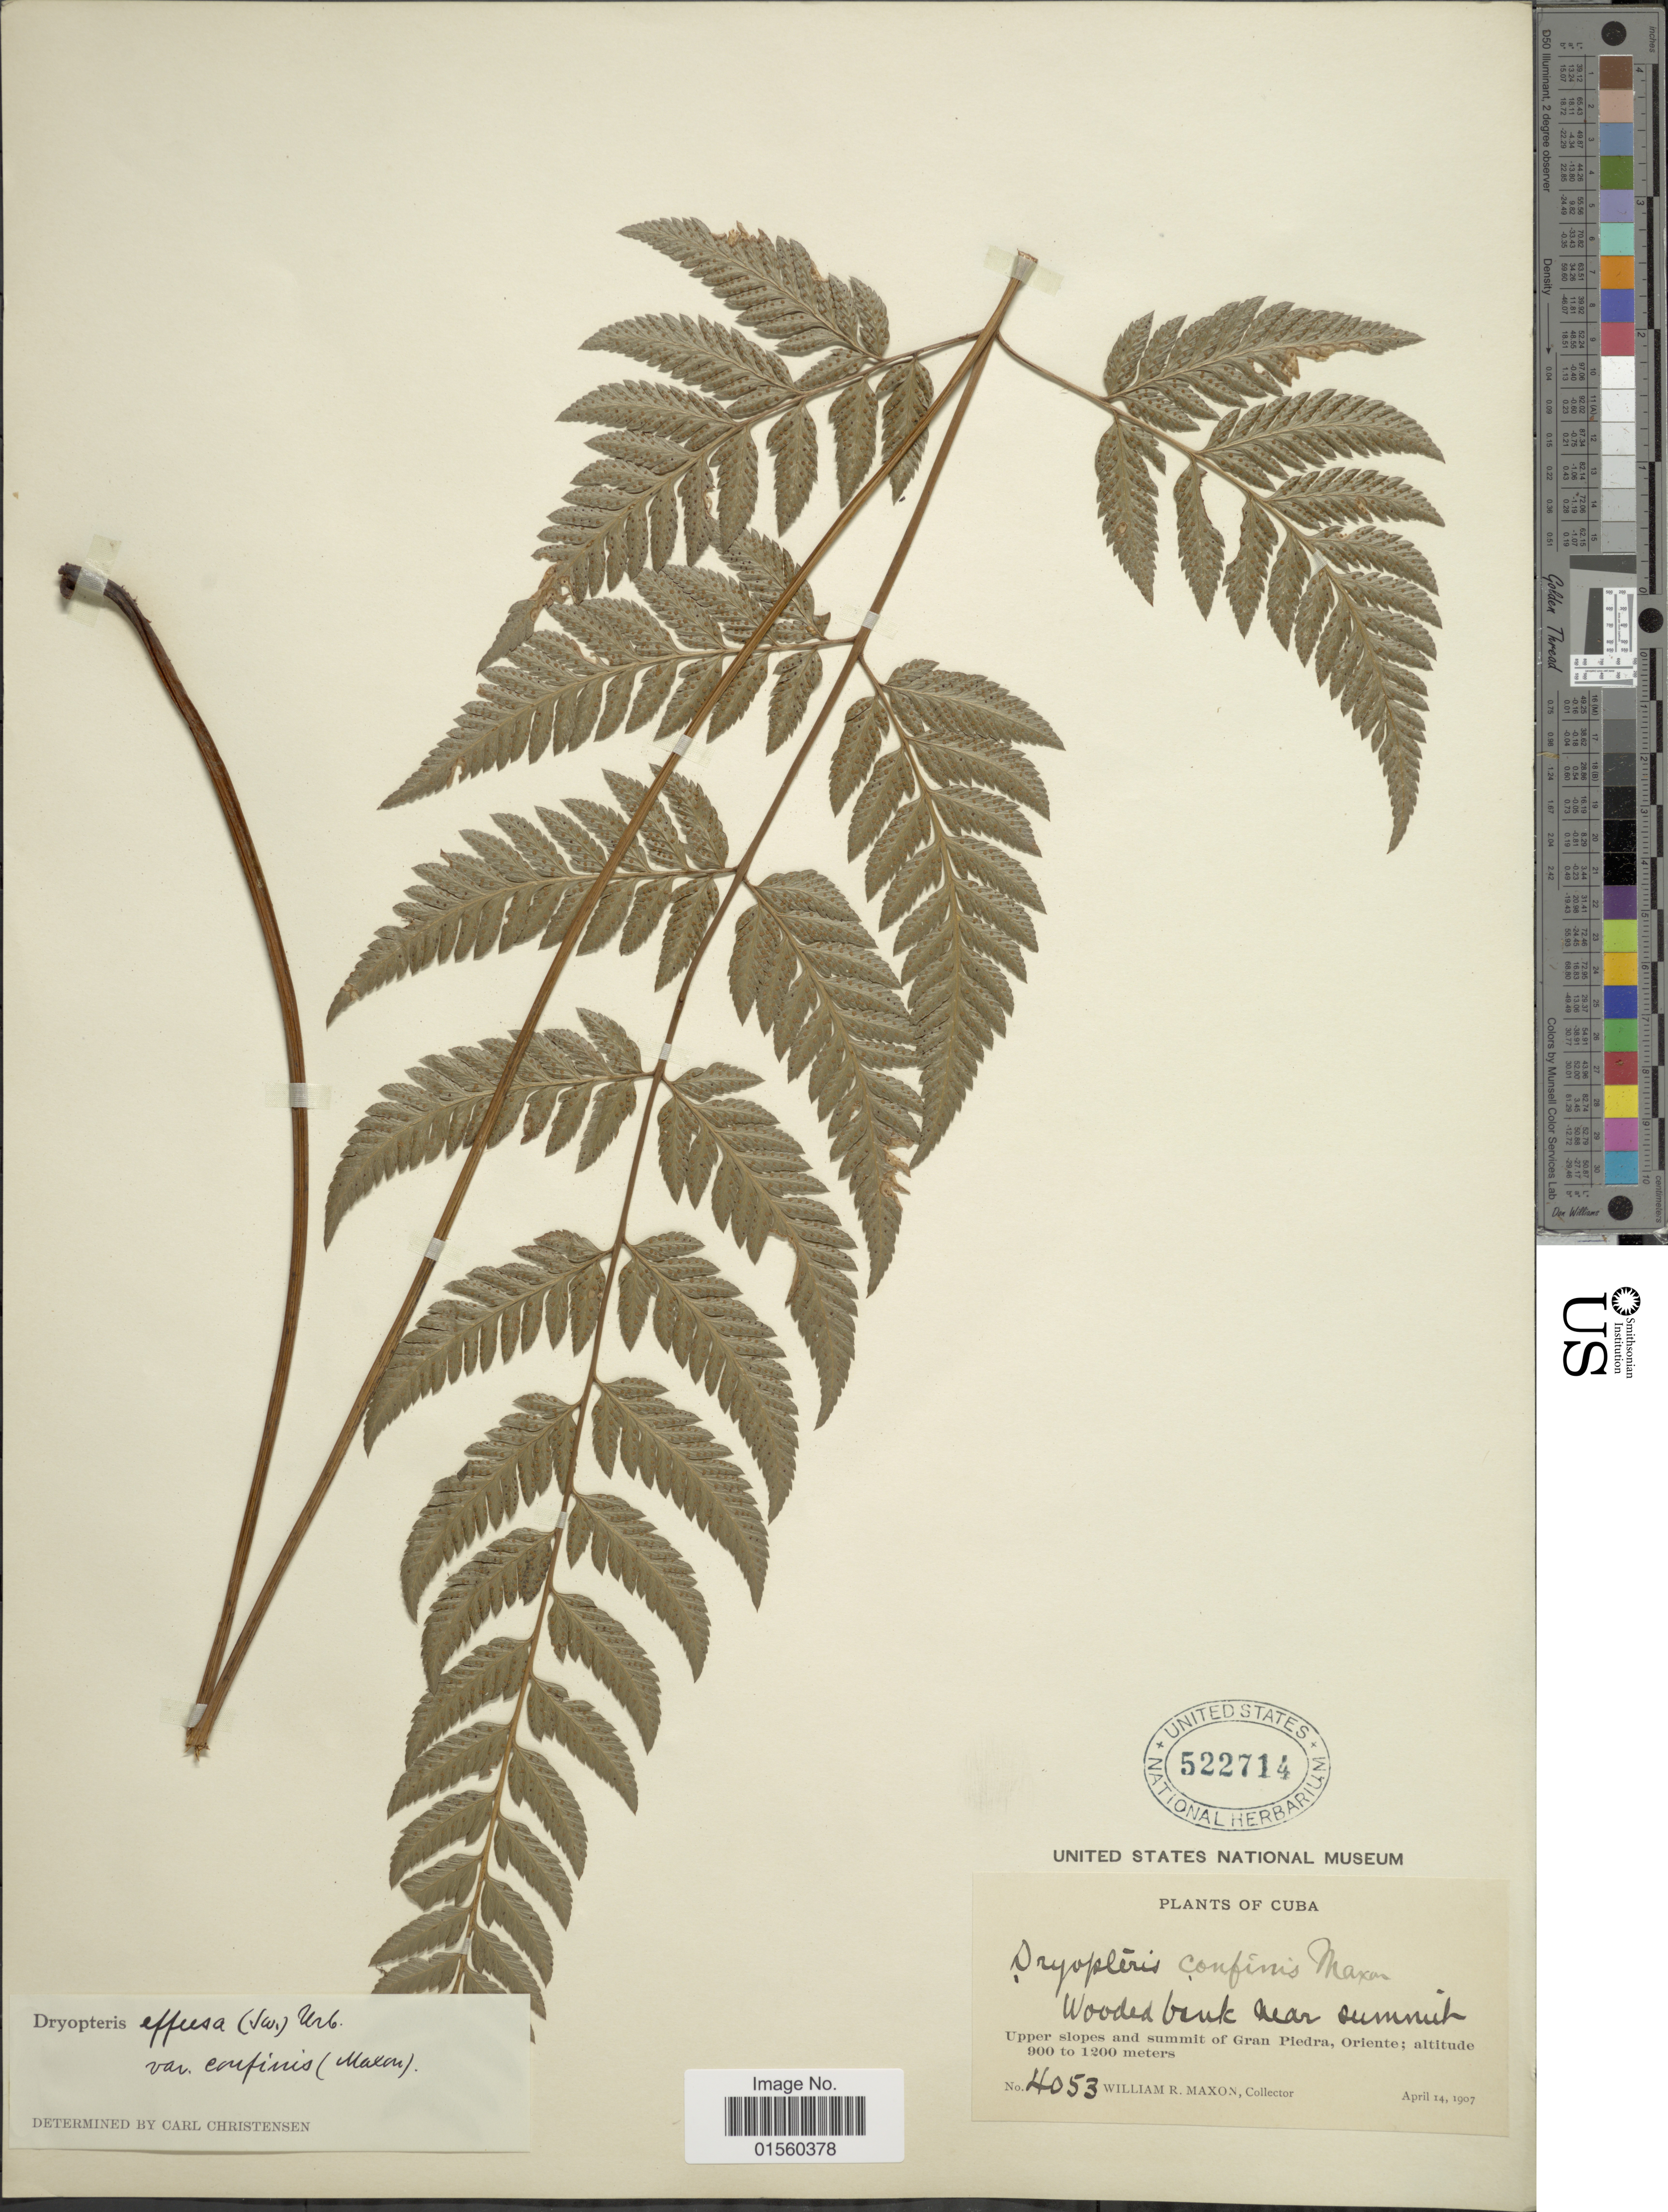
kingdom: Plantae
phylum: Tracheophyta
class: Polypodiopsida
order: Polypodiales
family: Dryopteridaceae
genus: Parapolystichum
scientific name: Parapolystichum confine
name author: (Maxon ex C. Chr.) Labiak et al.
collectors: W. R. Maxon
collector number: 4053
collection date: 1907-04-14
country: Cuba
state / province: Oriente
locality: Upper slopes and summit of Gran Piedra, Oriente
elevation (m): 900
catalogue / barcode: US 522714